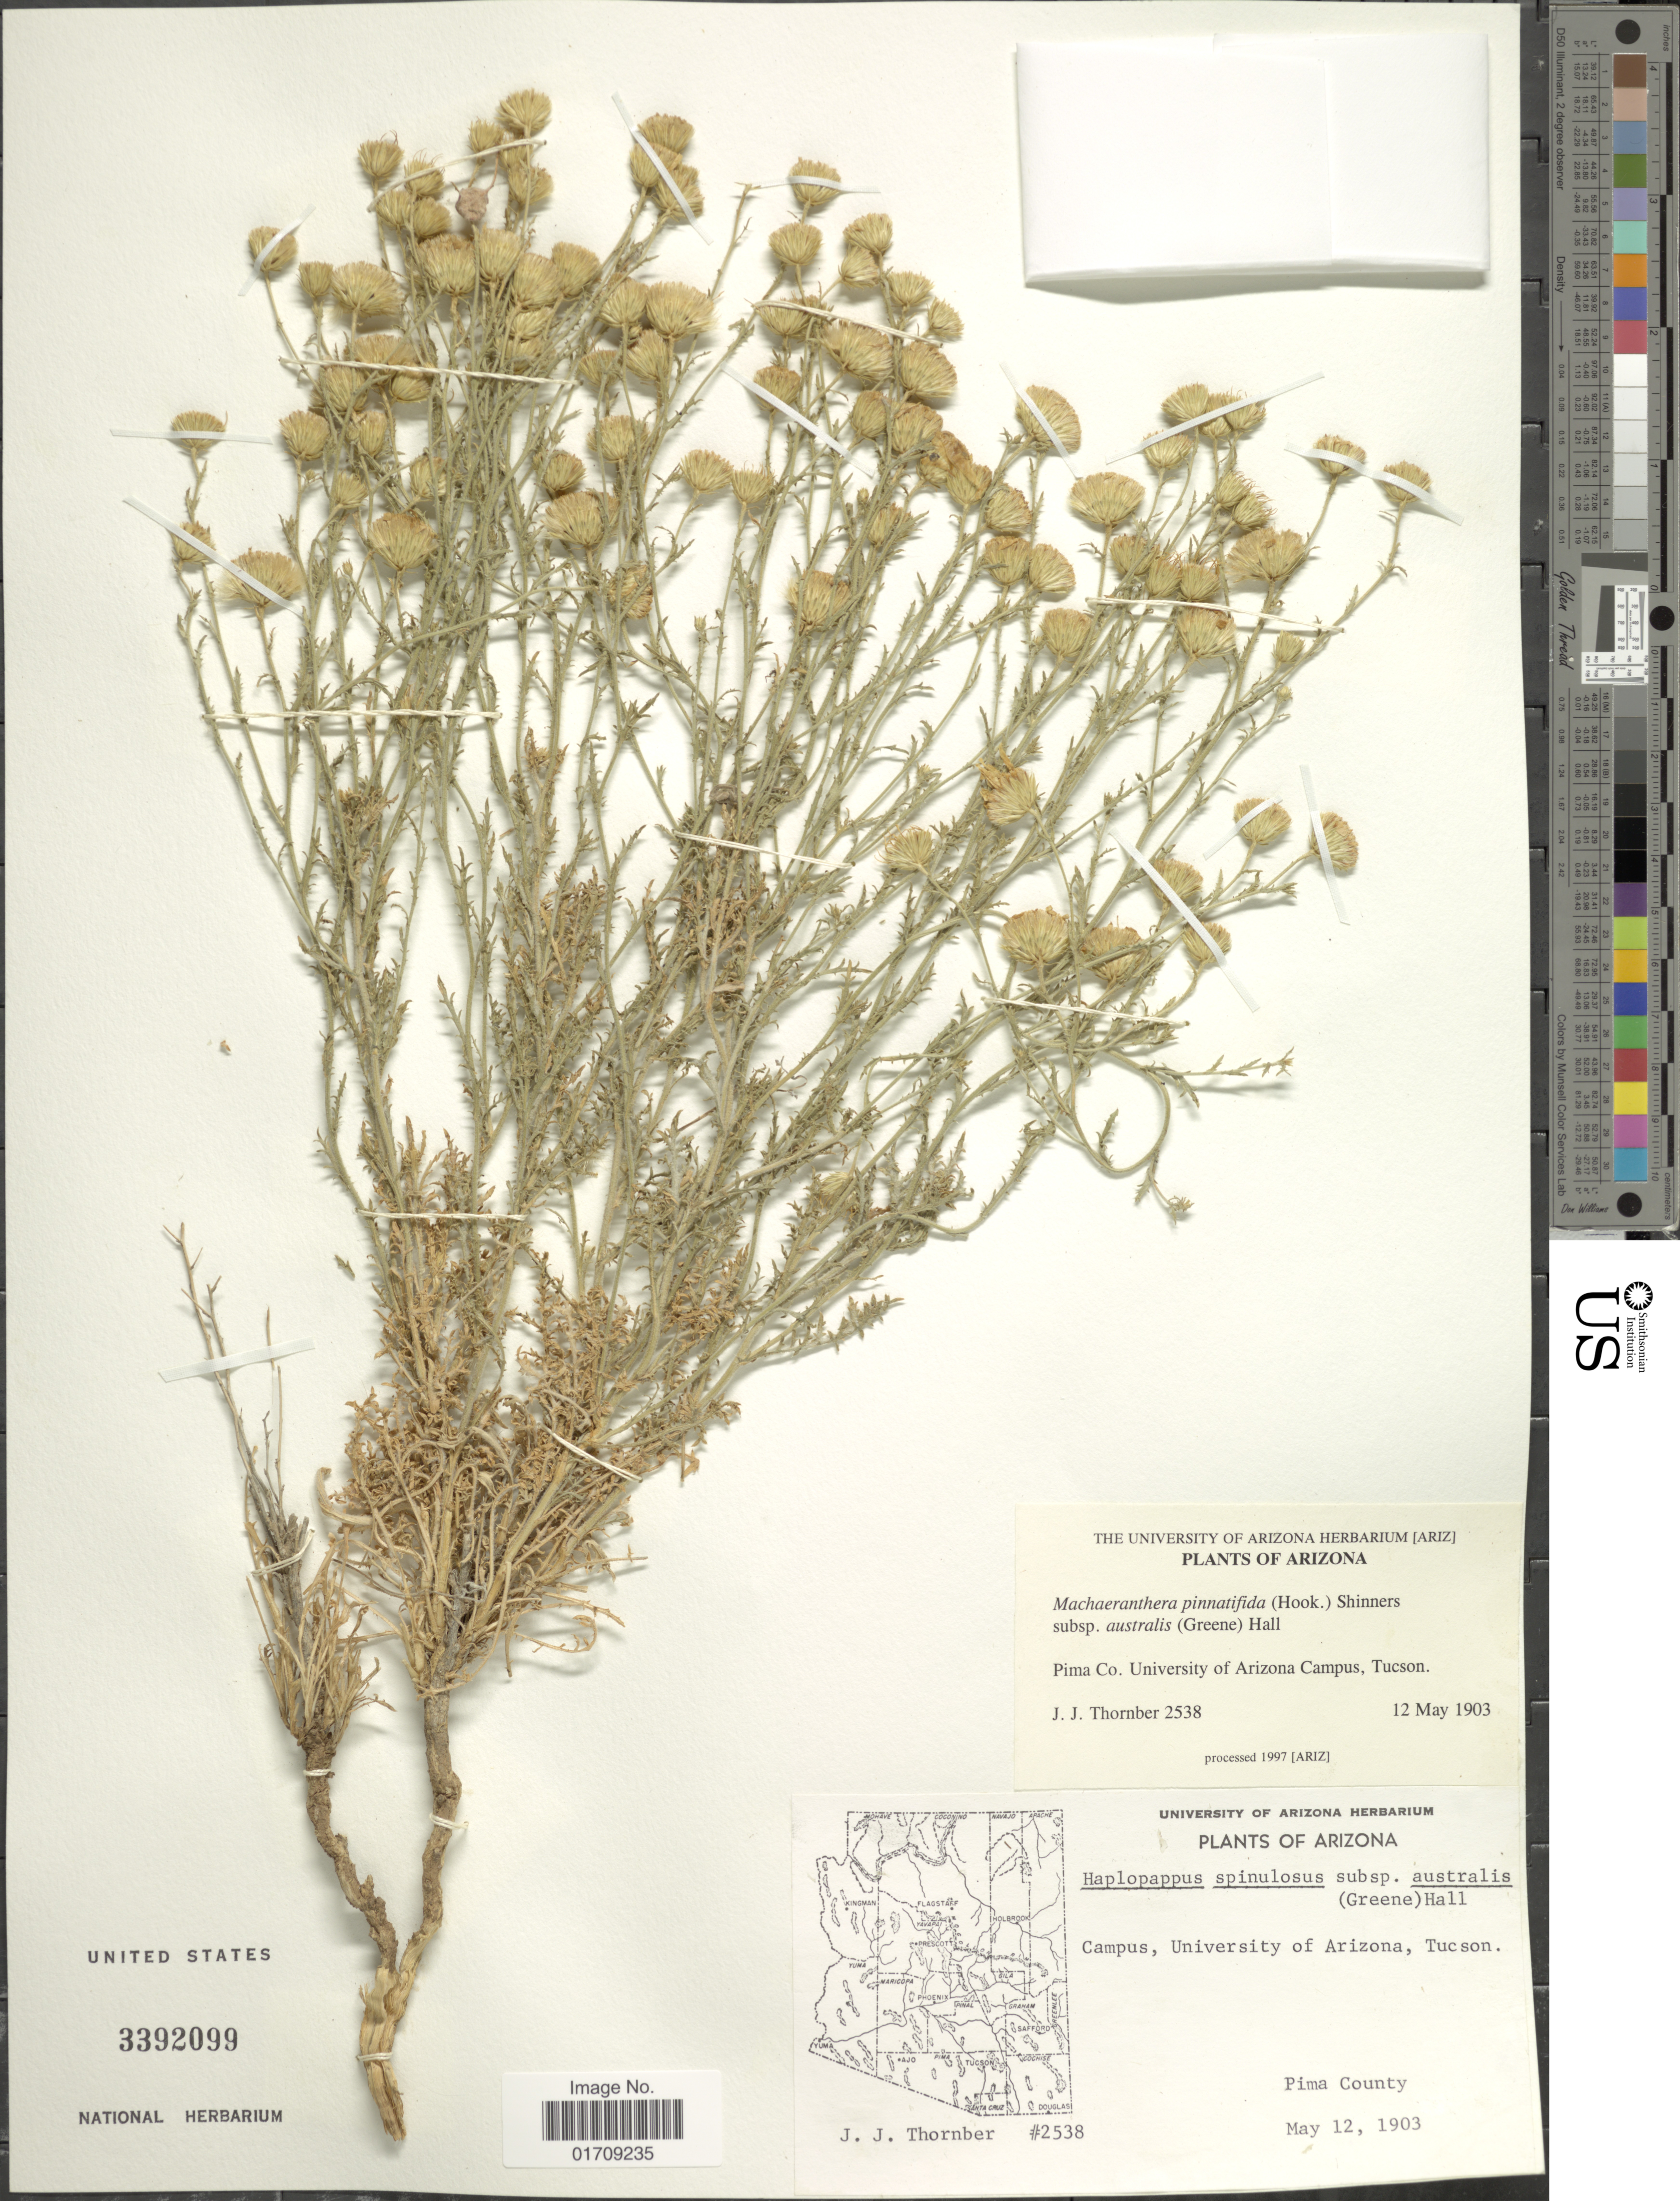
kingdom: Plantae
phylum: Tracheophyta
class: Magnoliopsida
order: Asterales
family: Asteraceae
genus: Machaeranthera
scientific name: Machaeranthera pinnatifida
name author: (Hook.) Shinners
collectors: J. Thornber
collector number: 2538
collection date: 1903-05-12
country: United States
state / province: Arizona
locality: Campus, University of Arizona, Tucson, Pima County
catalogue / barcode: US 3392099